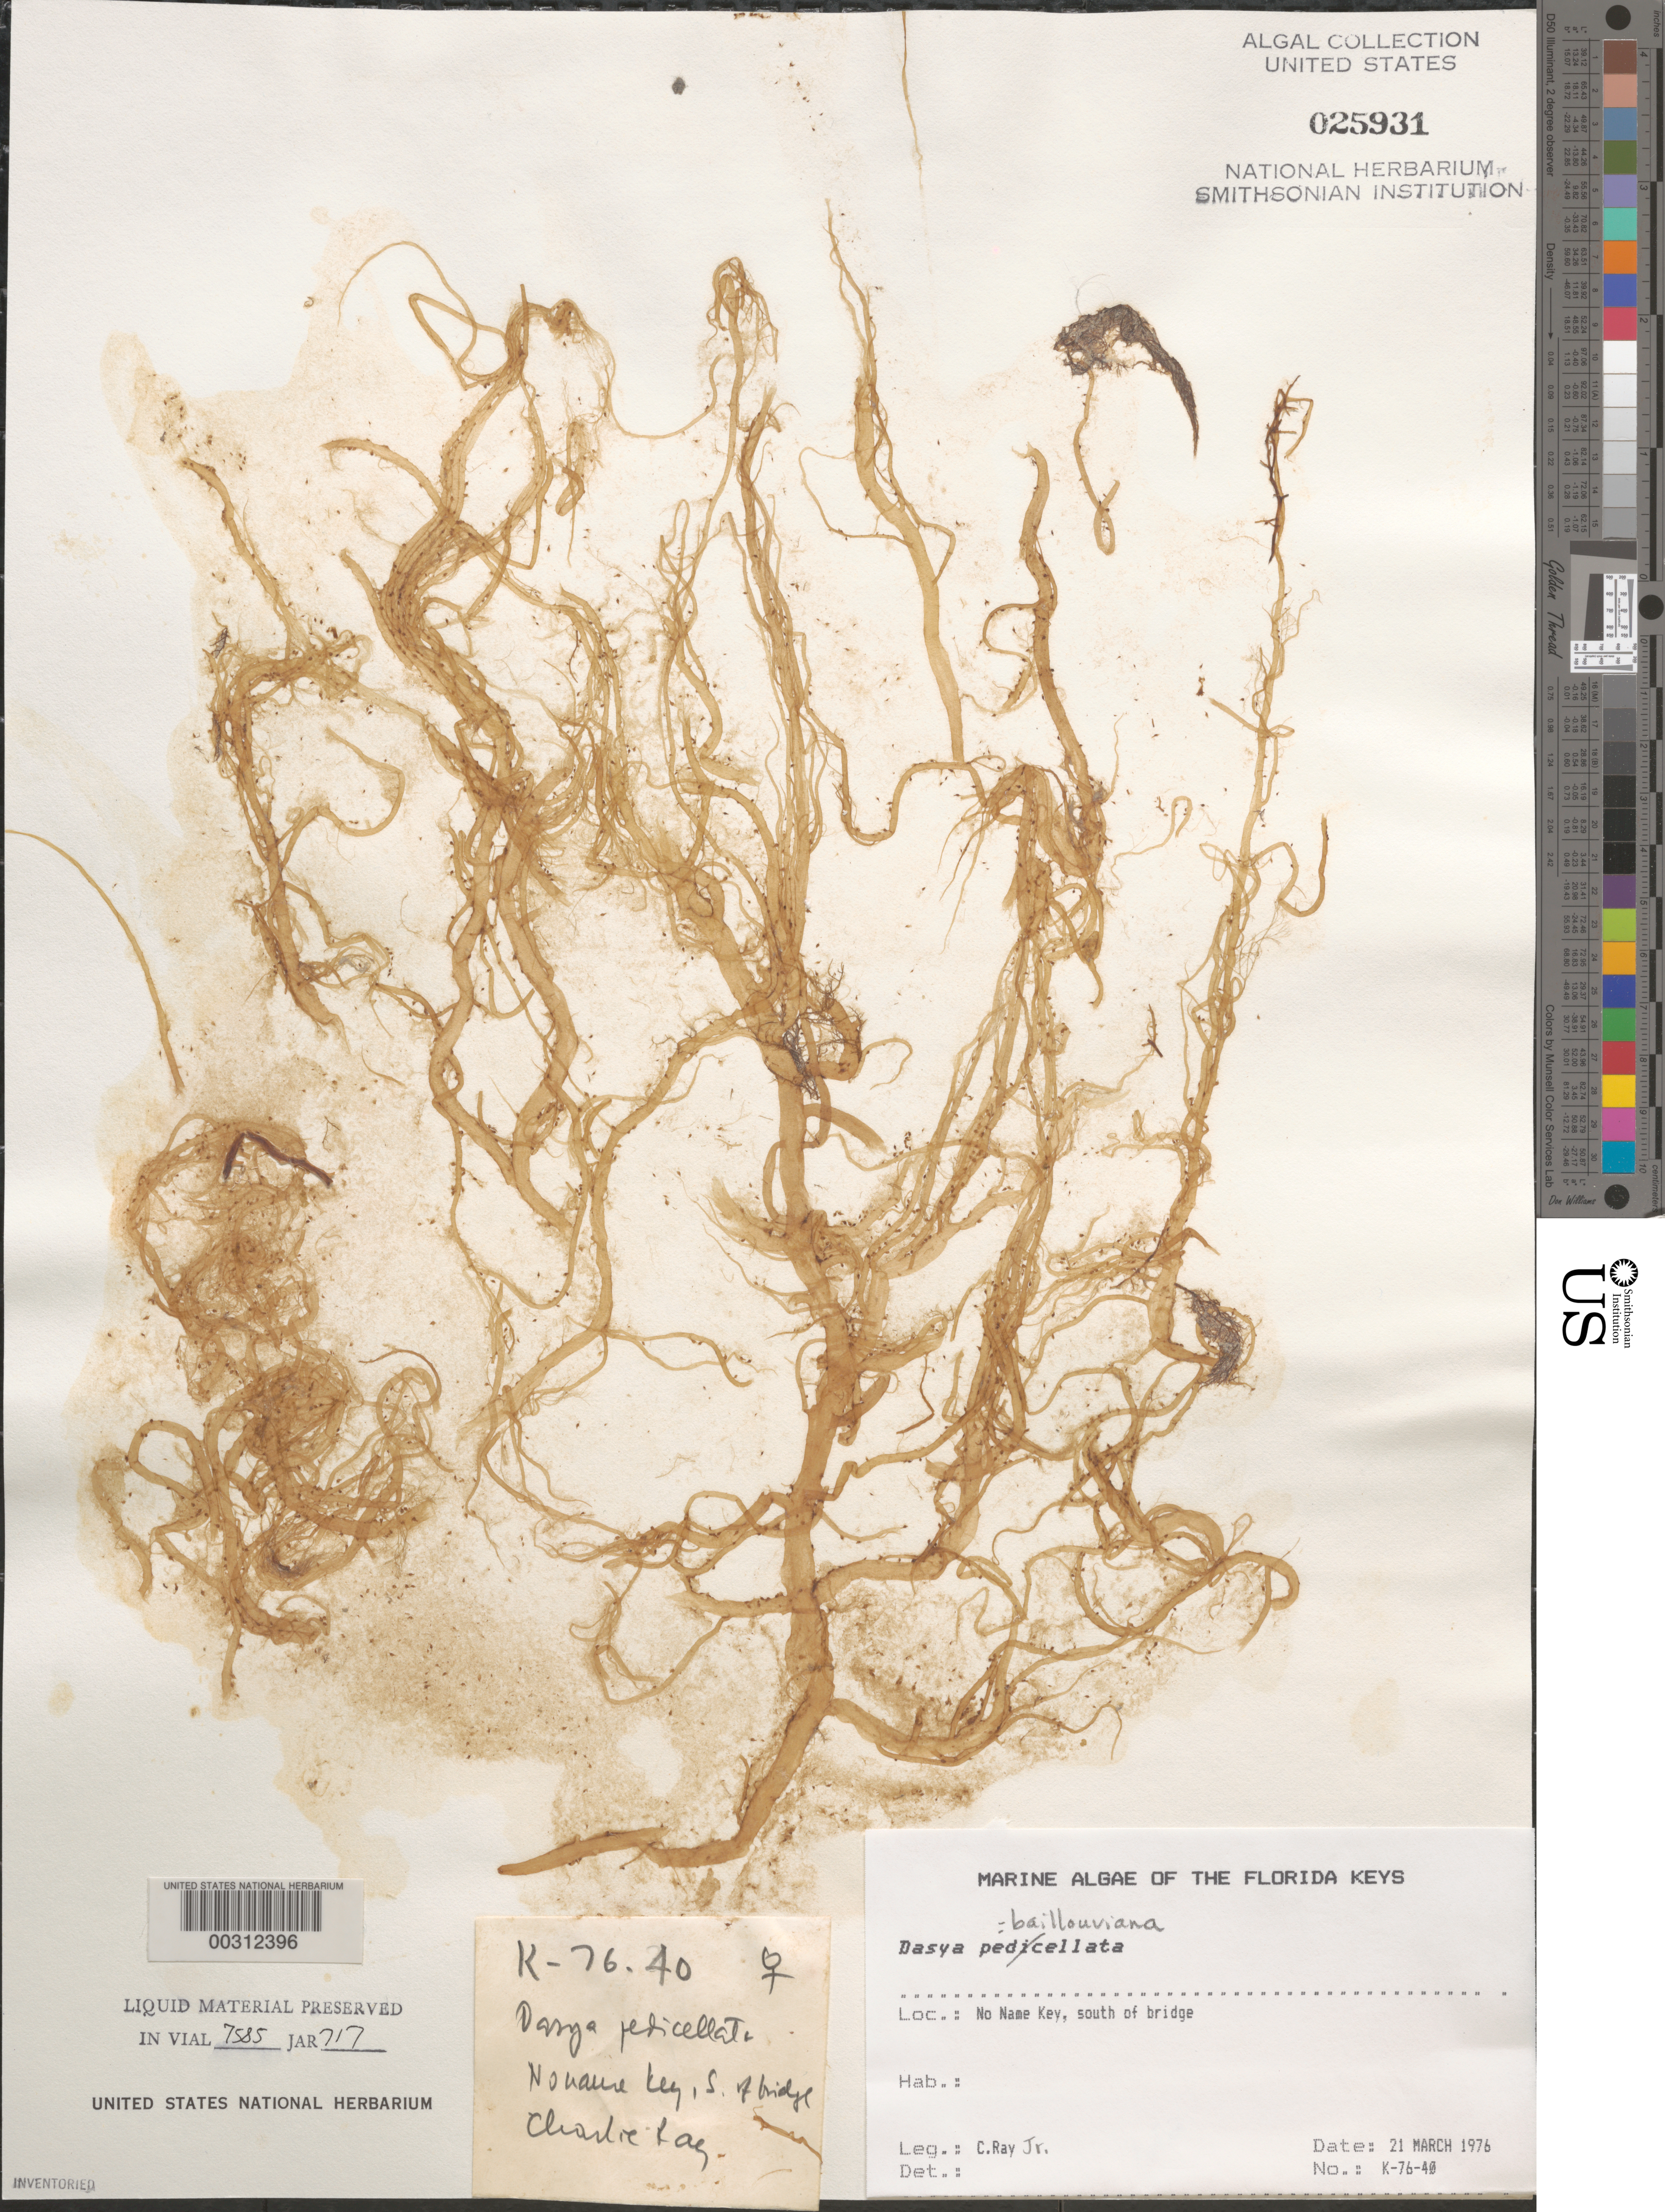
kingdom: Plantae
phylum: Rhodophyta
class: Florideophyceae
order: Ceramiales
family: Dasyaceae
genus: Dasya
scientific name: Dasya pedicellata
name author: (C. Agardh) C. Agardh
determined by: Algae name updating Project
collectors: C. Ray Jr.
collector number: K-76-40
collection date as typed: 21 Mar 1976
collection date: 1976-03-21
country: United States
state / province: Florida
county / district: Monroe County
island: No Name Key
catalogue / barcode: US 25931